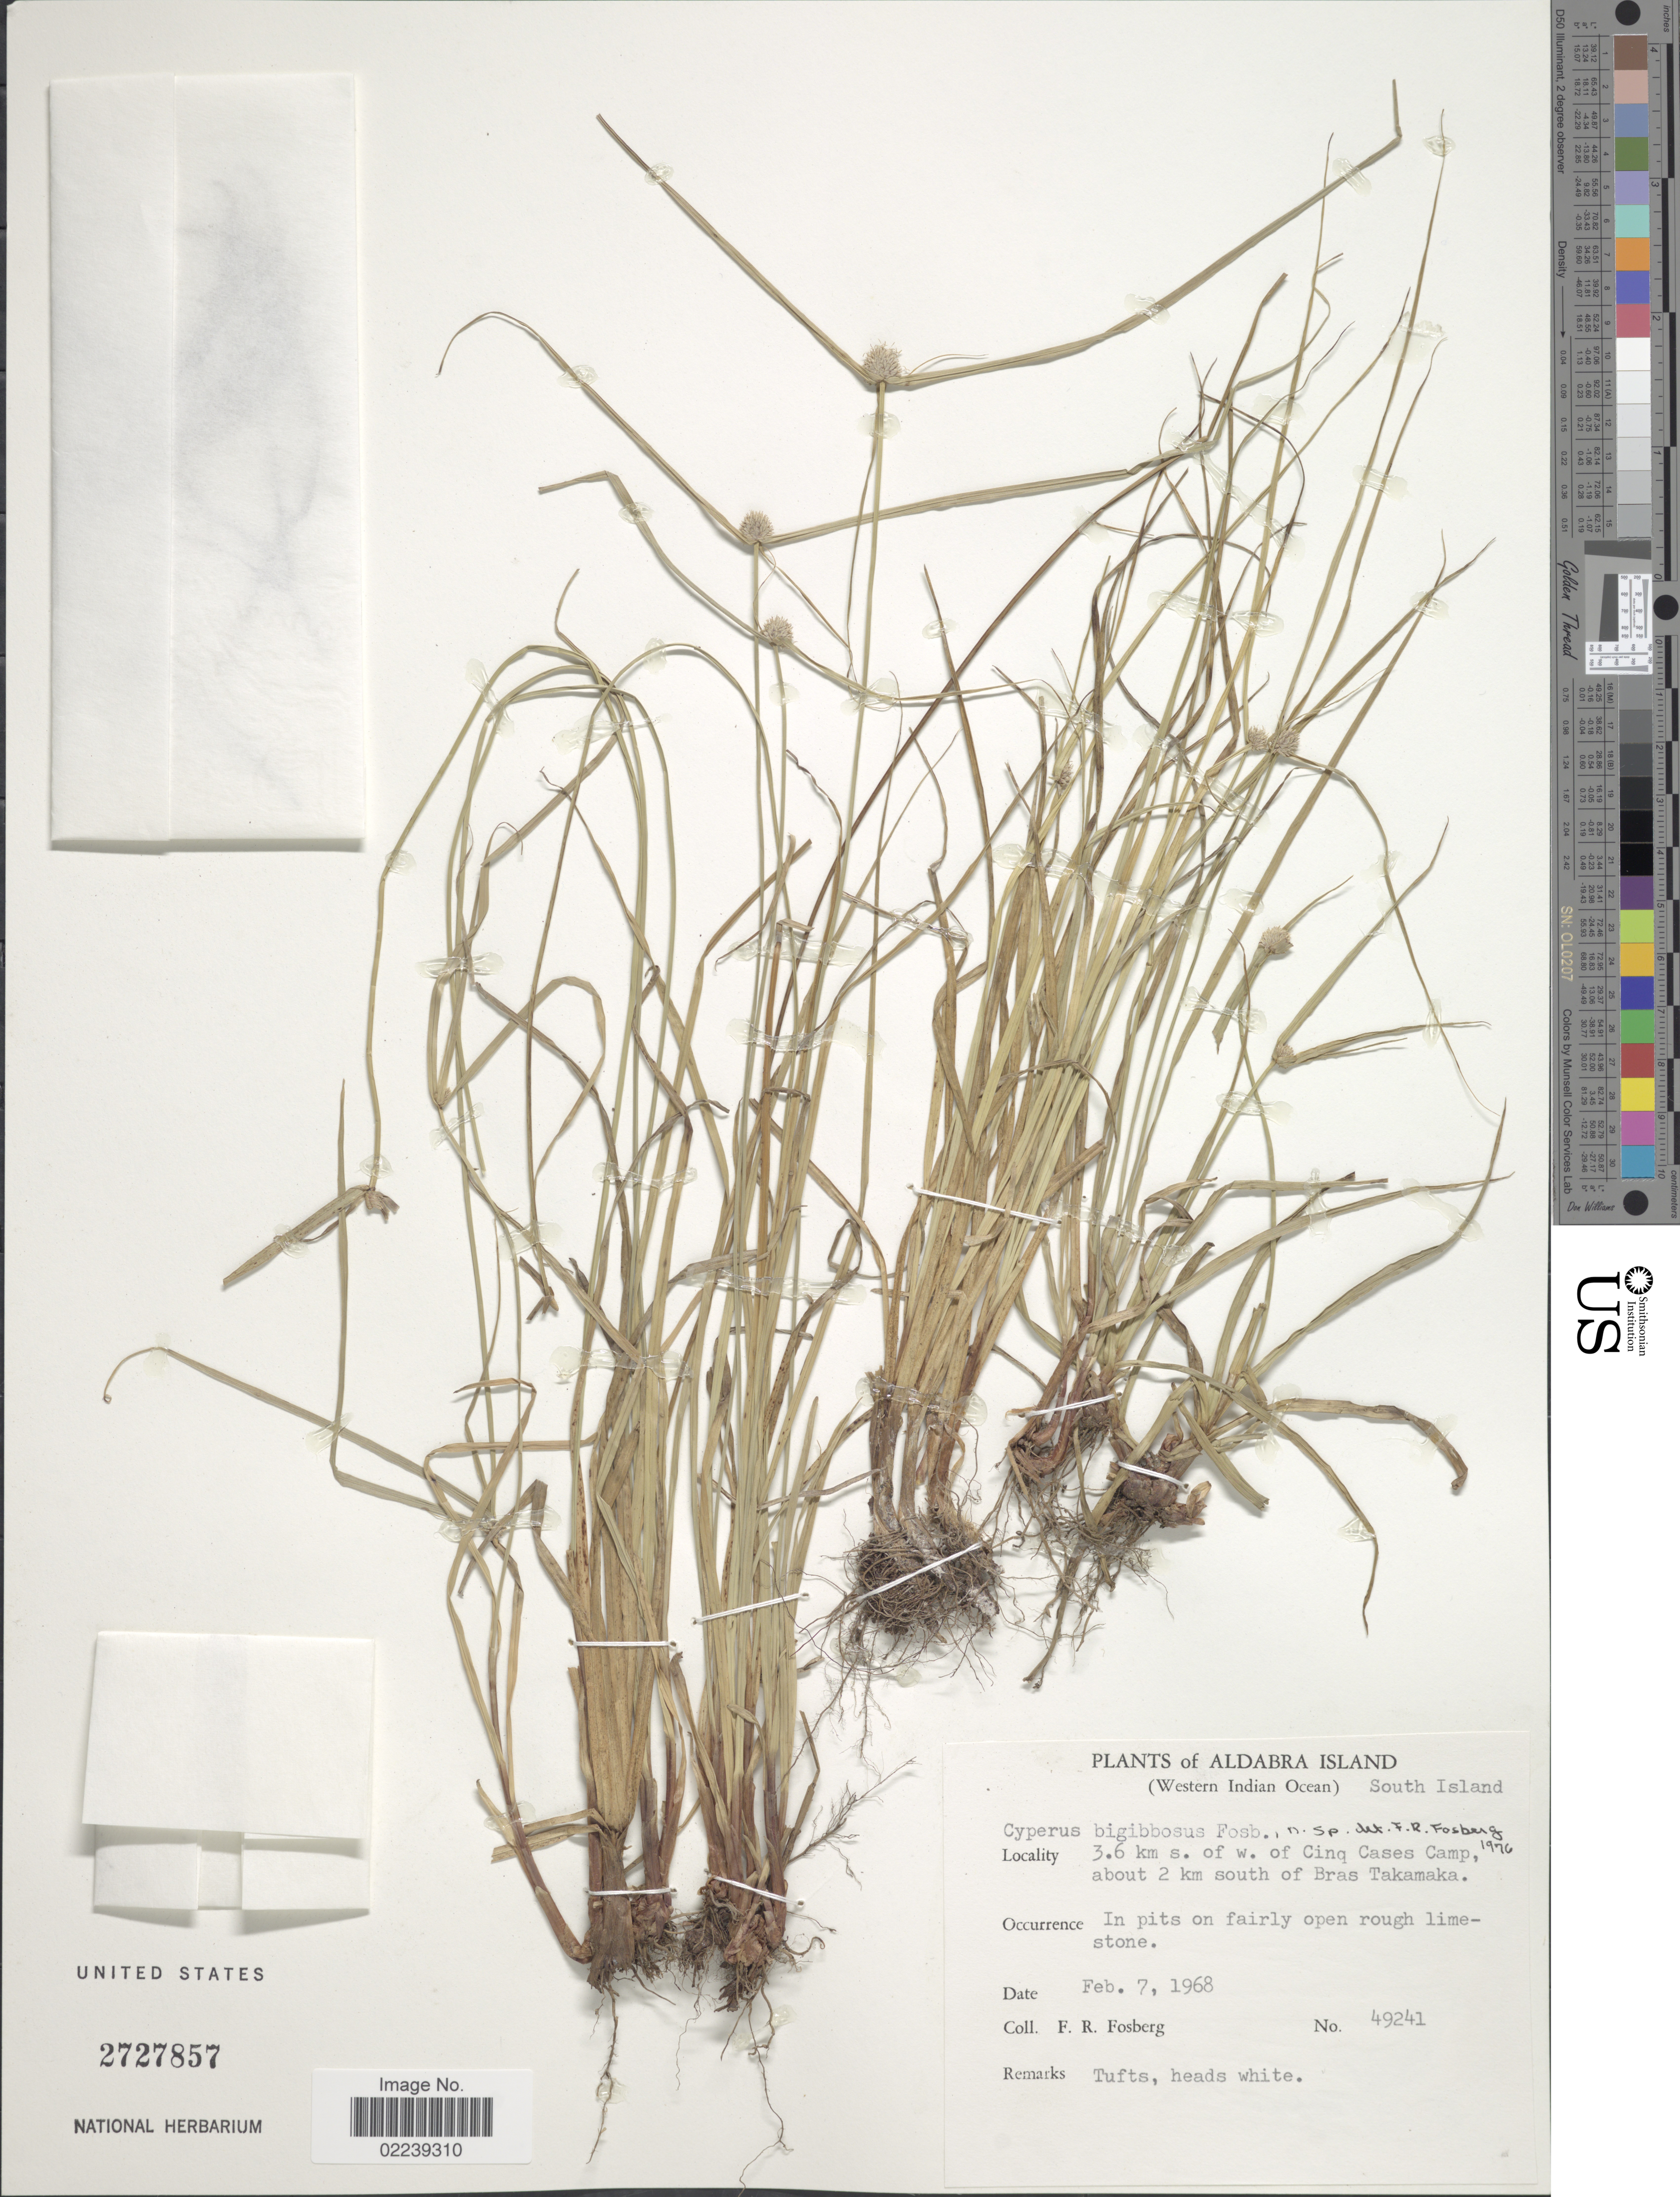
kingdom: Plantae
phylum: Tracheophyta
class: Liliopsida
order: Poales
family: Cyperaceae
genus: Cyperus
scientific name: Cyperus bigibbosa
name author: Fosberg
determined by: Strong, M. T., (US), Smithsonian Institution - National Museum of Natural History (UNITED STATES)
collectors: F. R. Fosberg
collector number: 49241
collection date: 1968-02-07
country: Seychelles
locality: Aldabra Island (Western Indian Ocean) South Island, 3.6 km s. of w. of Cinq Cases Camp, about 2 km south of Bras Takamaka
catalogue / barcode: US 2727857